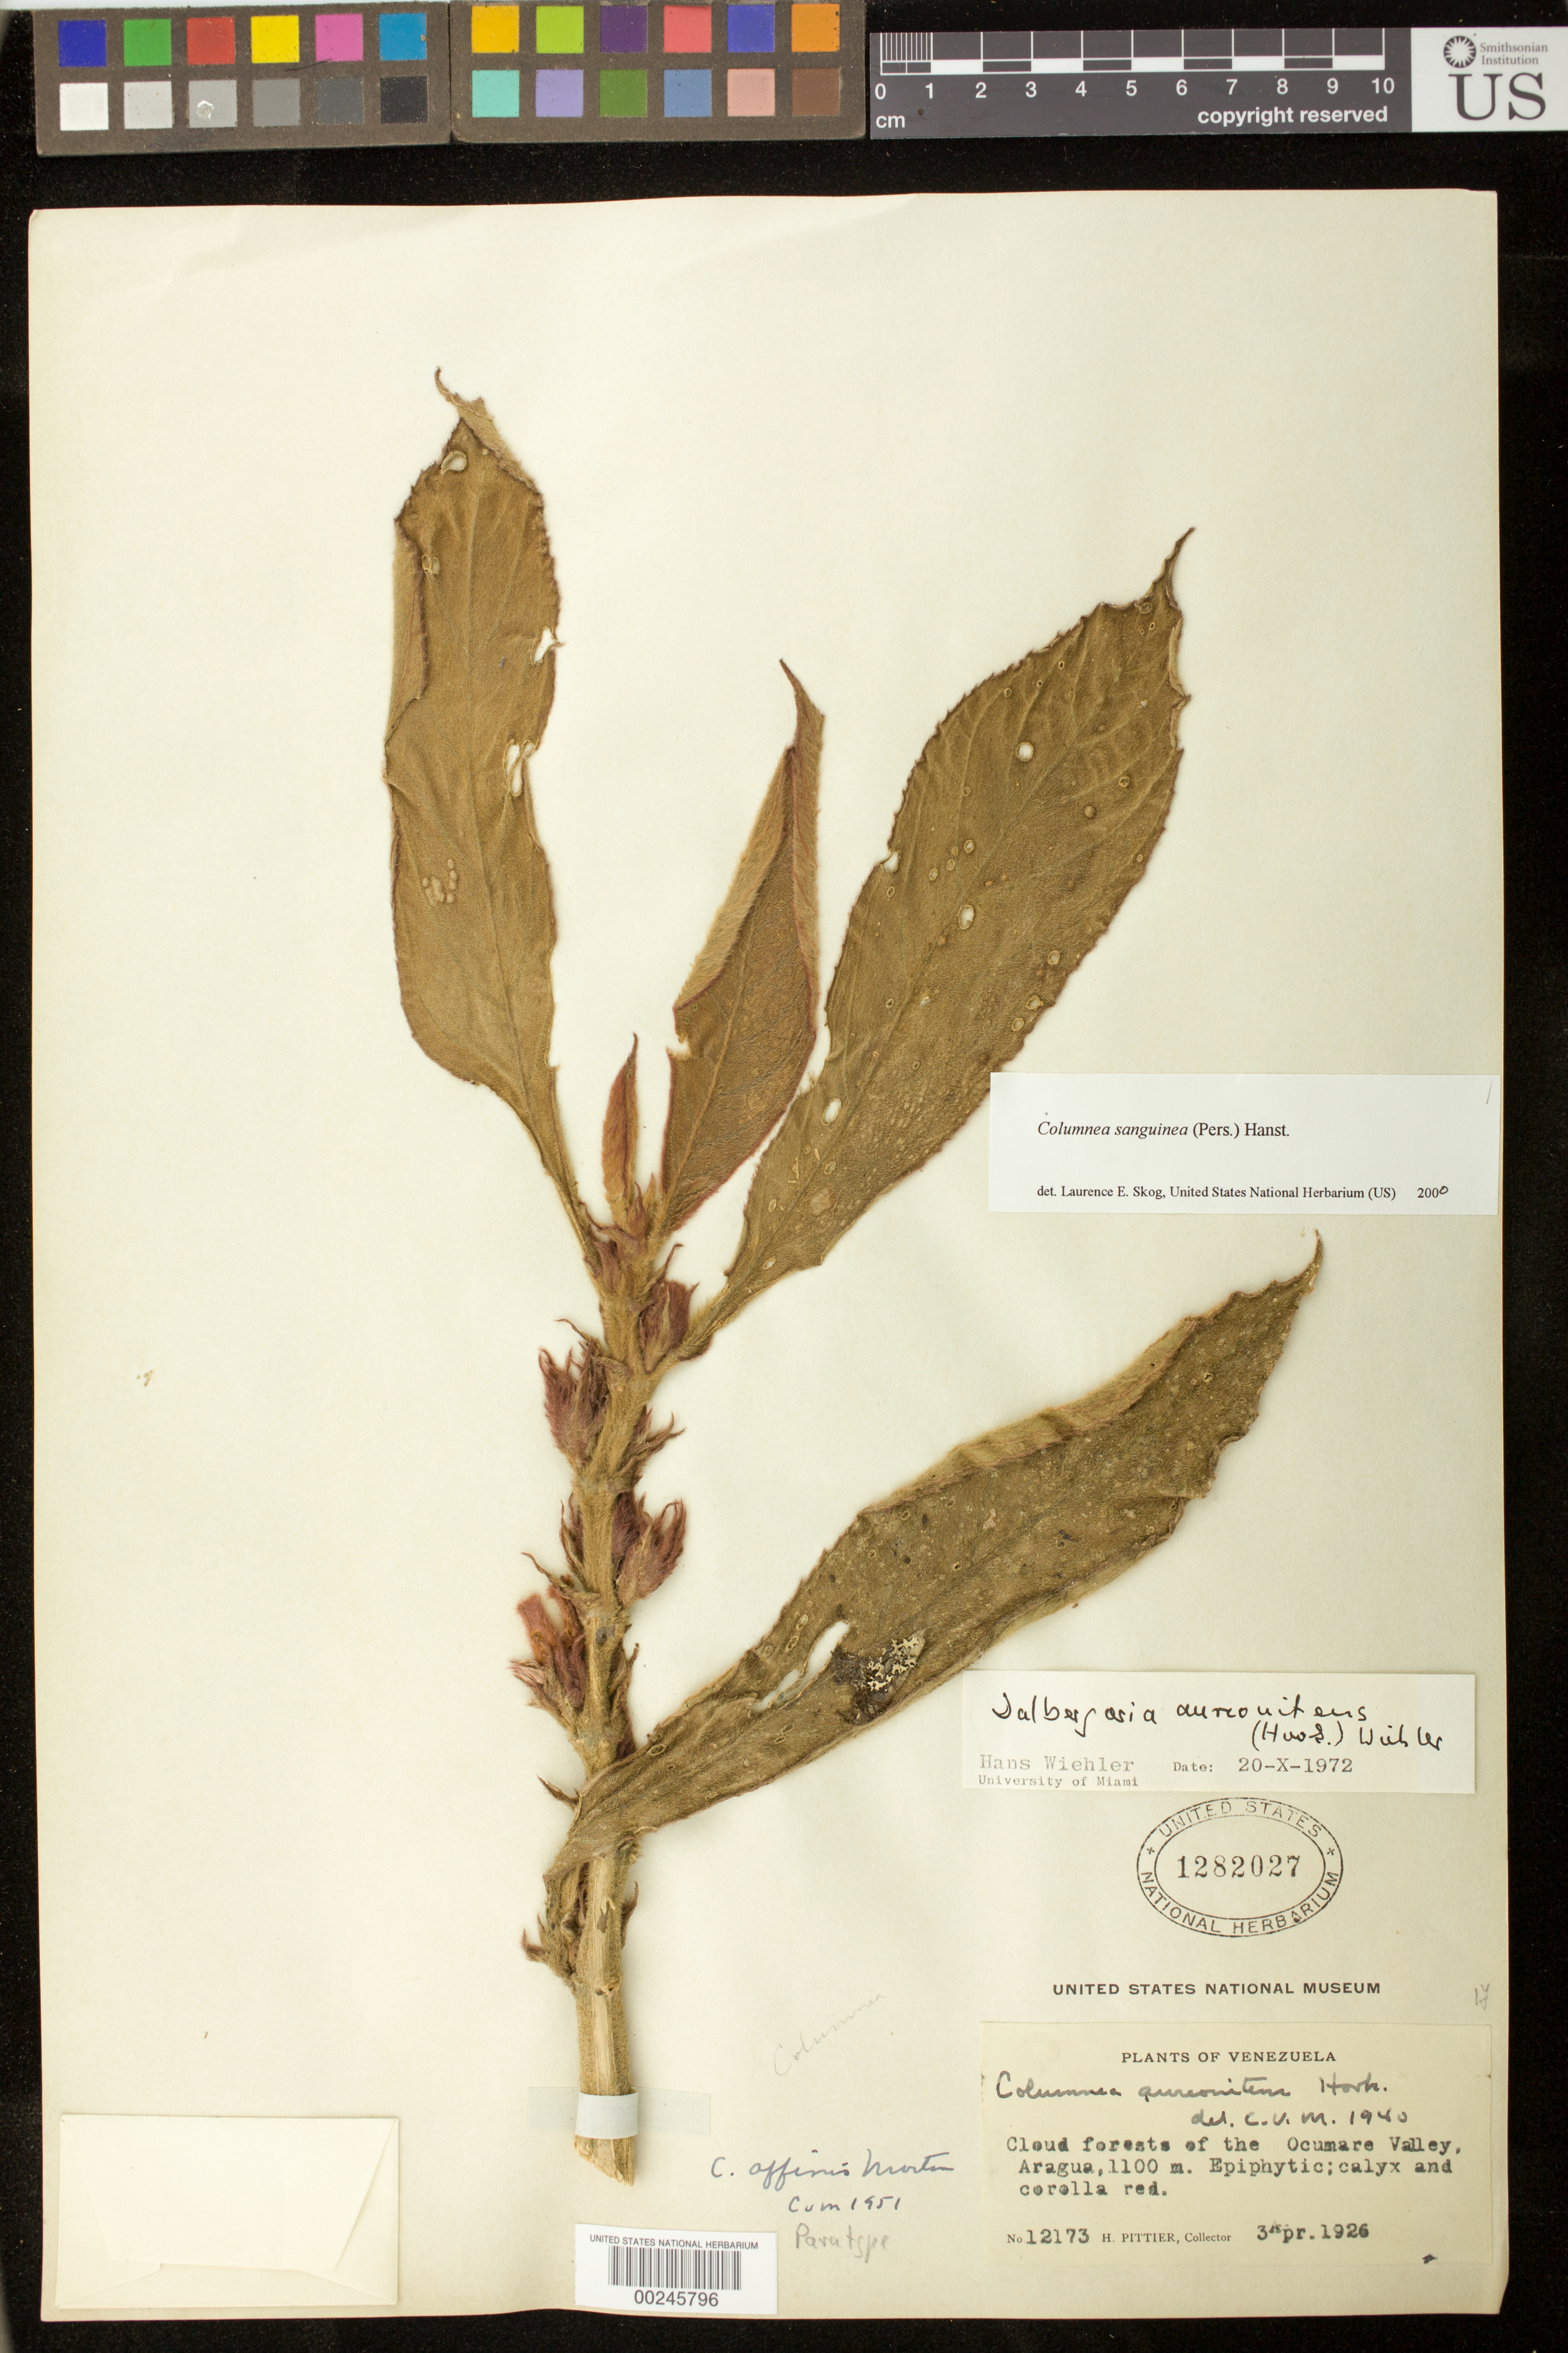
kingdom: Plantae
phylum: Tracheophyta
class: Magnoliopsida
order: Lamiales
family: Gesneriaceae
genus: Columnea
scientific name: Columnea sanguinea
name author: (Pers.) Hanst.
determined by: Skog, Laurence E.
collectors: H. F. Pittier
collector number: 12173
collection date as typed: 03 Apr 1926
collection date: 1926-04-03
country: Venezuela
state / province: Aragua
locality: Ocumare Valley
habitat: Cloud forests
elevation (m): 1100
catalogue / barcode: US 1282027